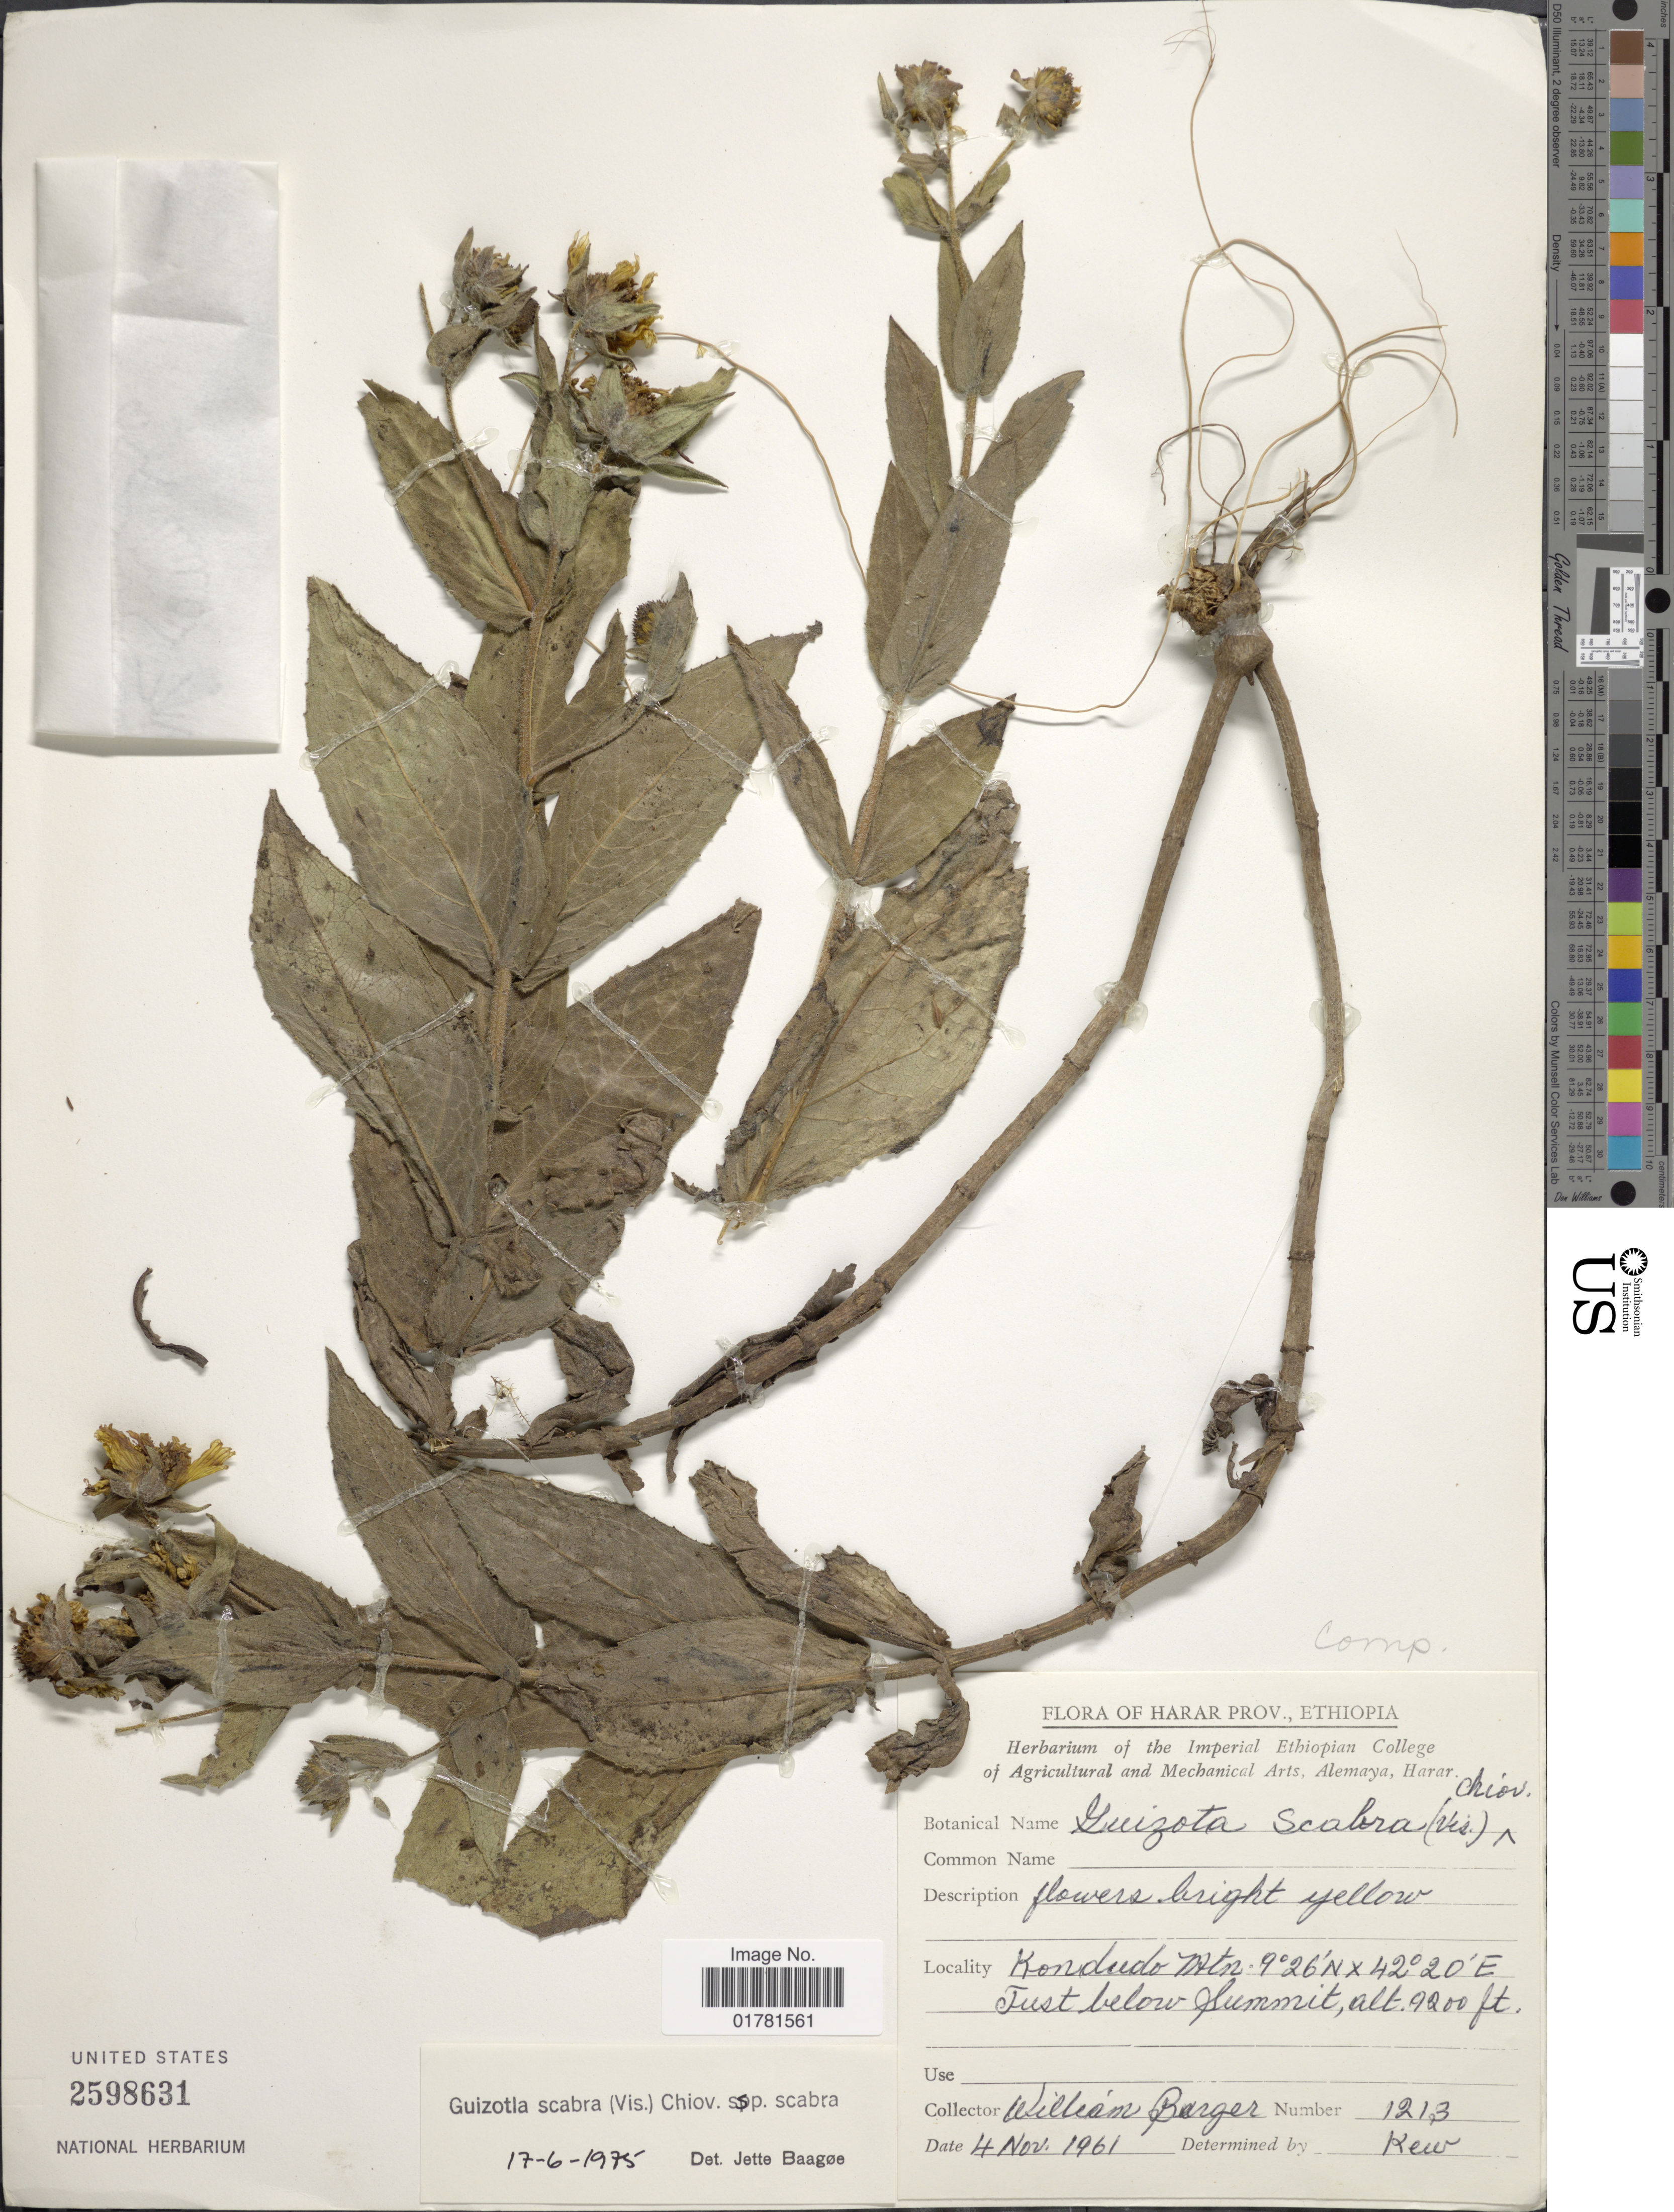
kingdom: Plantae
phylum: Tracheophyta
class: Magnoliopsida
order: Asterales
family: Asteraceae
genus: Guizotia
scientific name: Guizotia scabra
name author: Chiov.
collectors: W. Burger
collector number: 1213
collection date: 1961-11-04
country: Ethiopia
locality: Harar Prov. Kondudo mtn, Just below Summit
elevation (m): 2804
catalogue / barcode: US 2598631